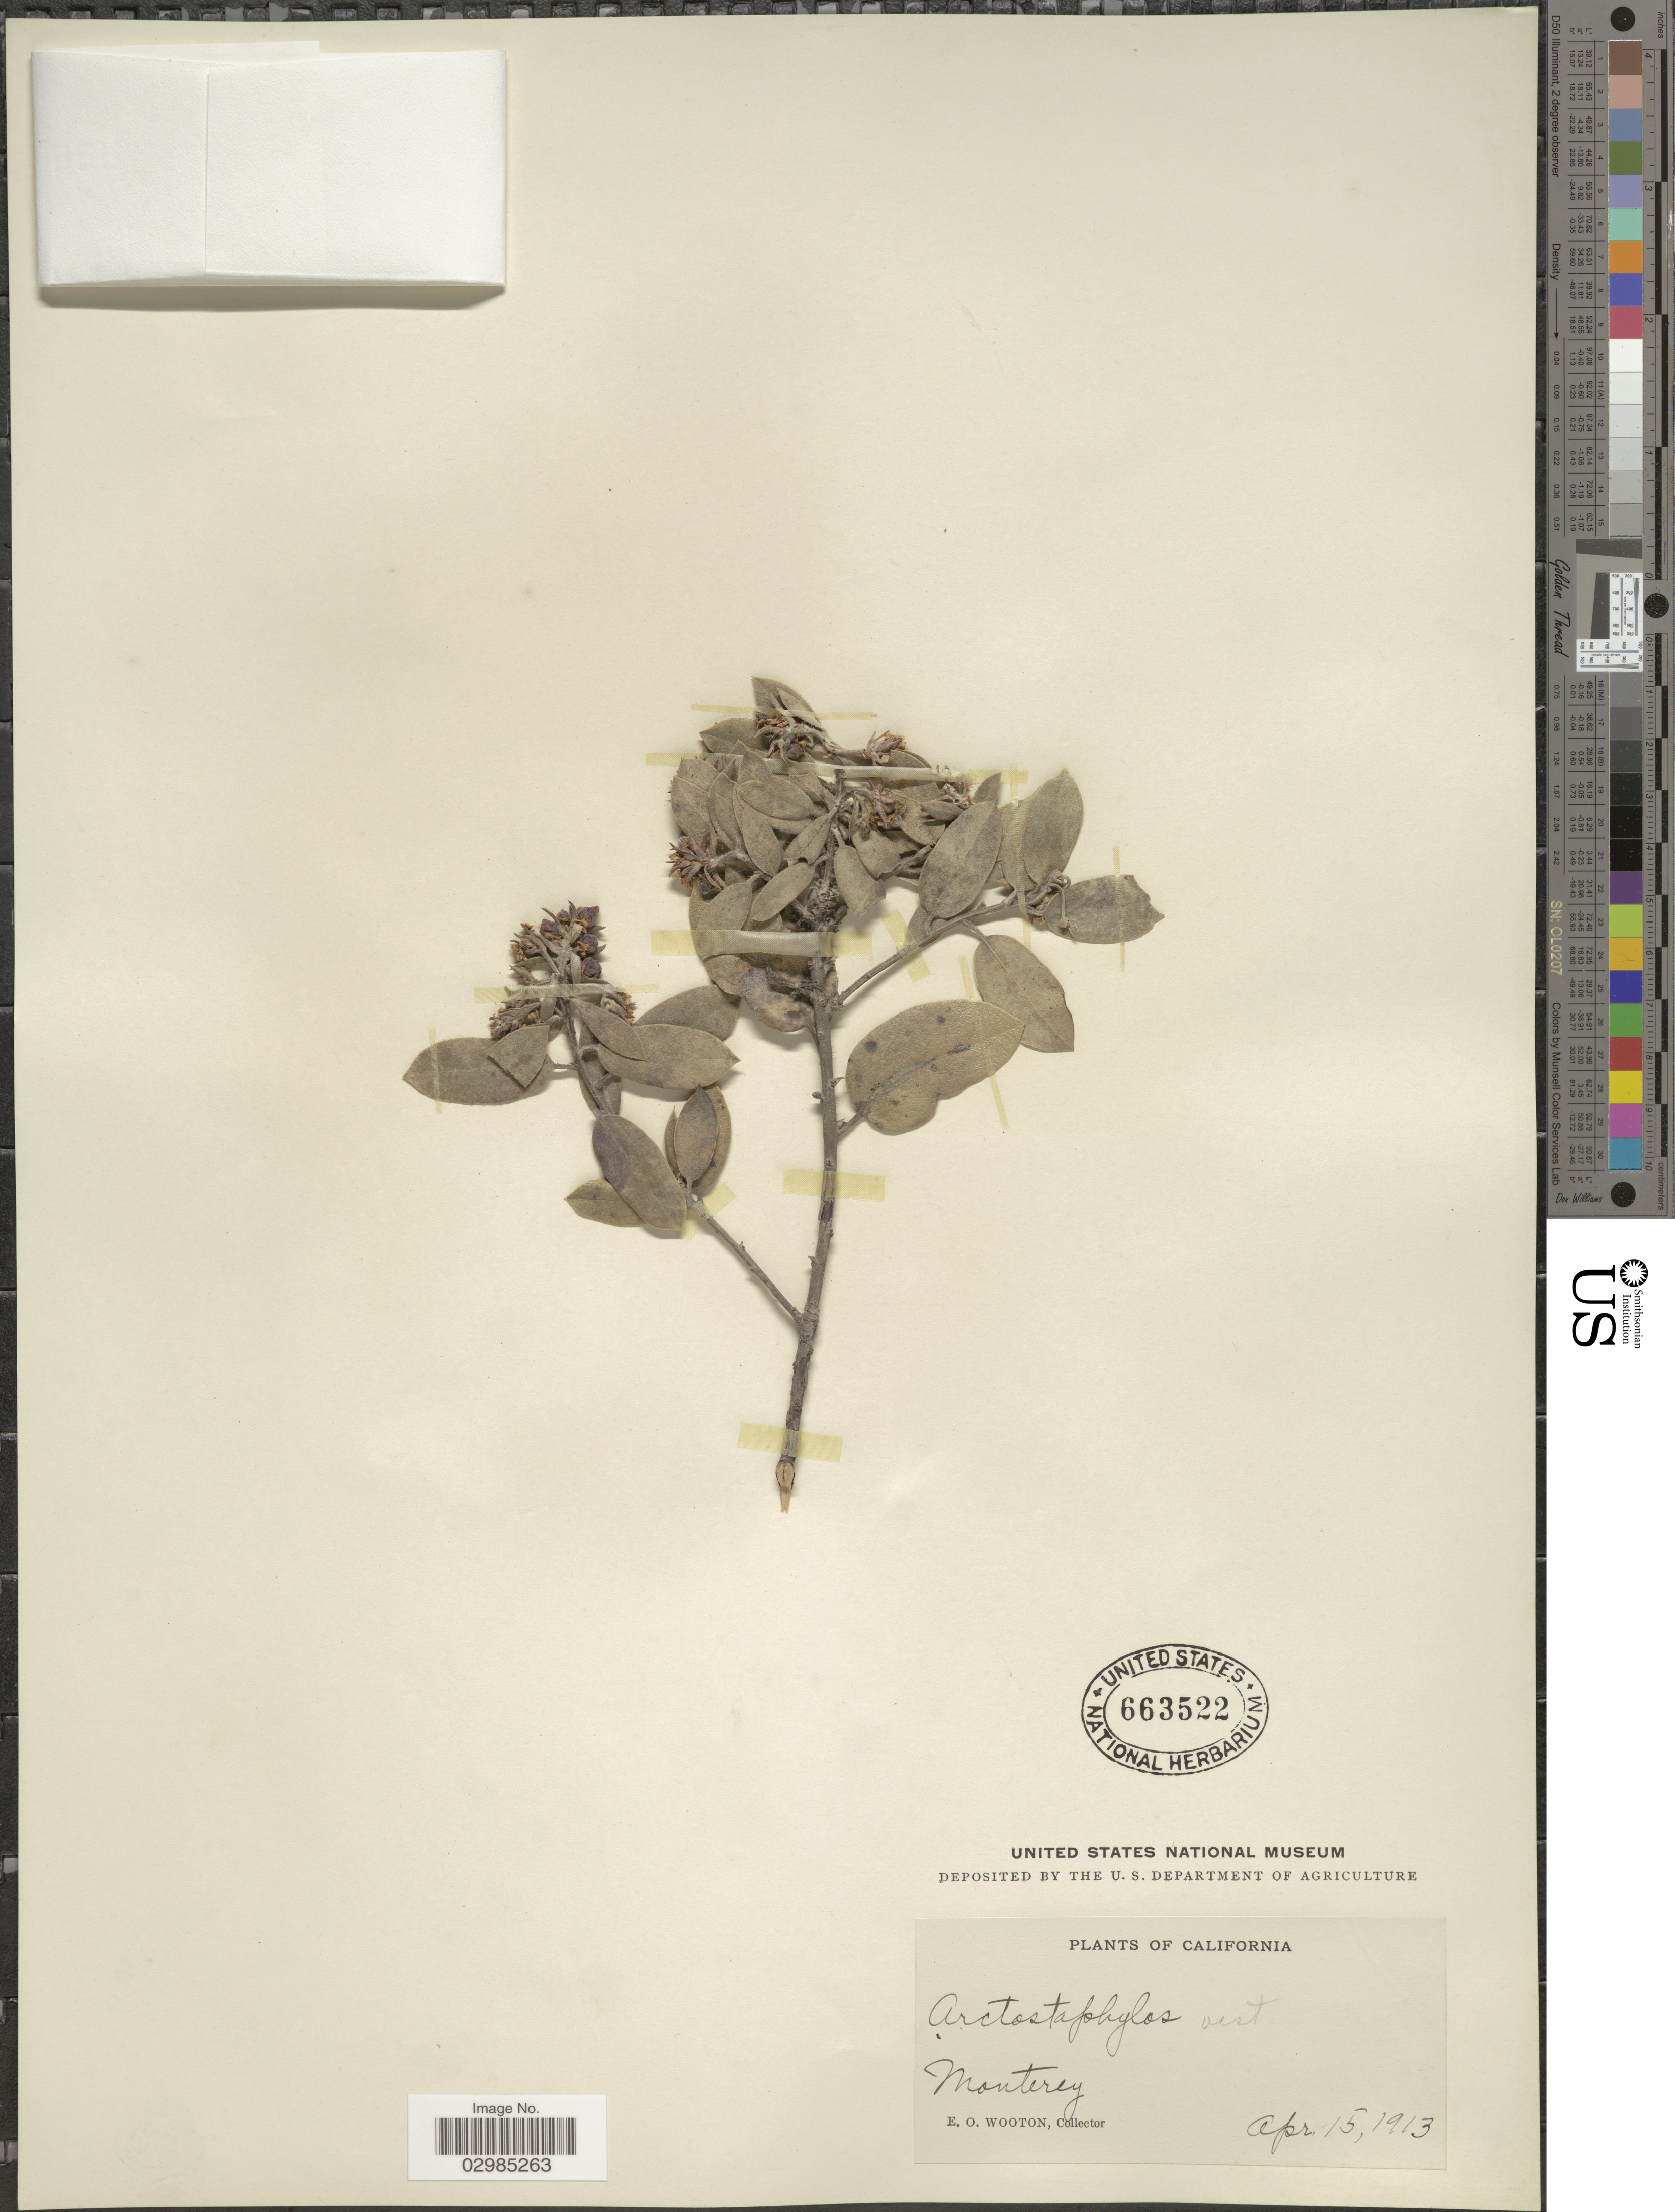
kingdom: Plantae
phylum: Tracheophyta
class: Magnoliopsida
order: Ericales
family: Ericaceae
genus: Arctostaphylos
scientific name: Arctostaphylos vestita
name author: Eastw. in Sarg.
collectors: E. O. Wooton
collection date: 1913-04-15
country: United States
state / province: California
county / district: Monterey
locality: Monterey.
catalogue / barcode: US 663522